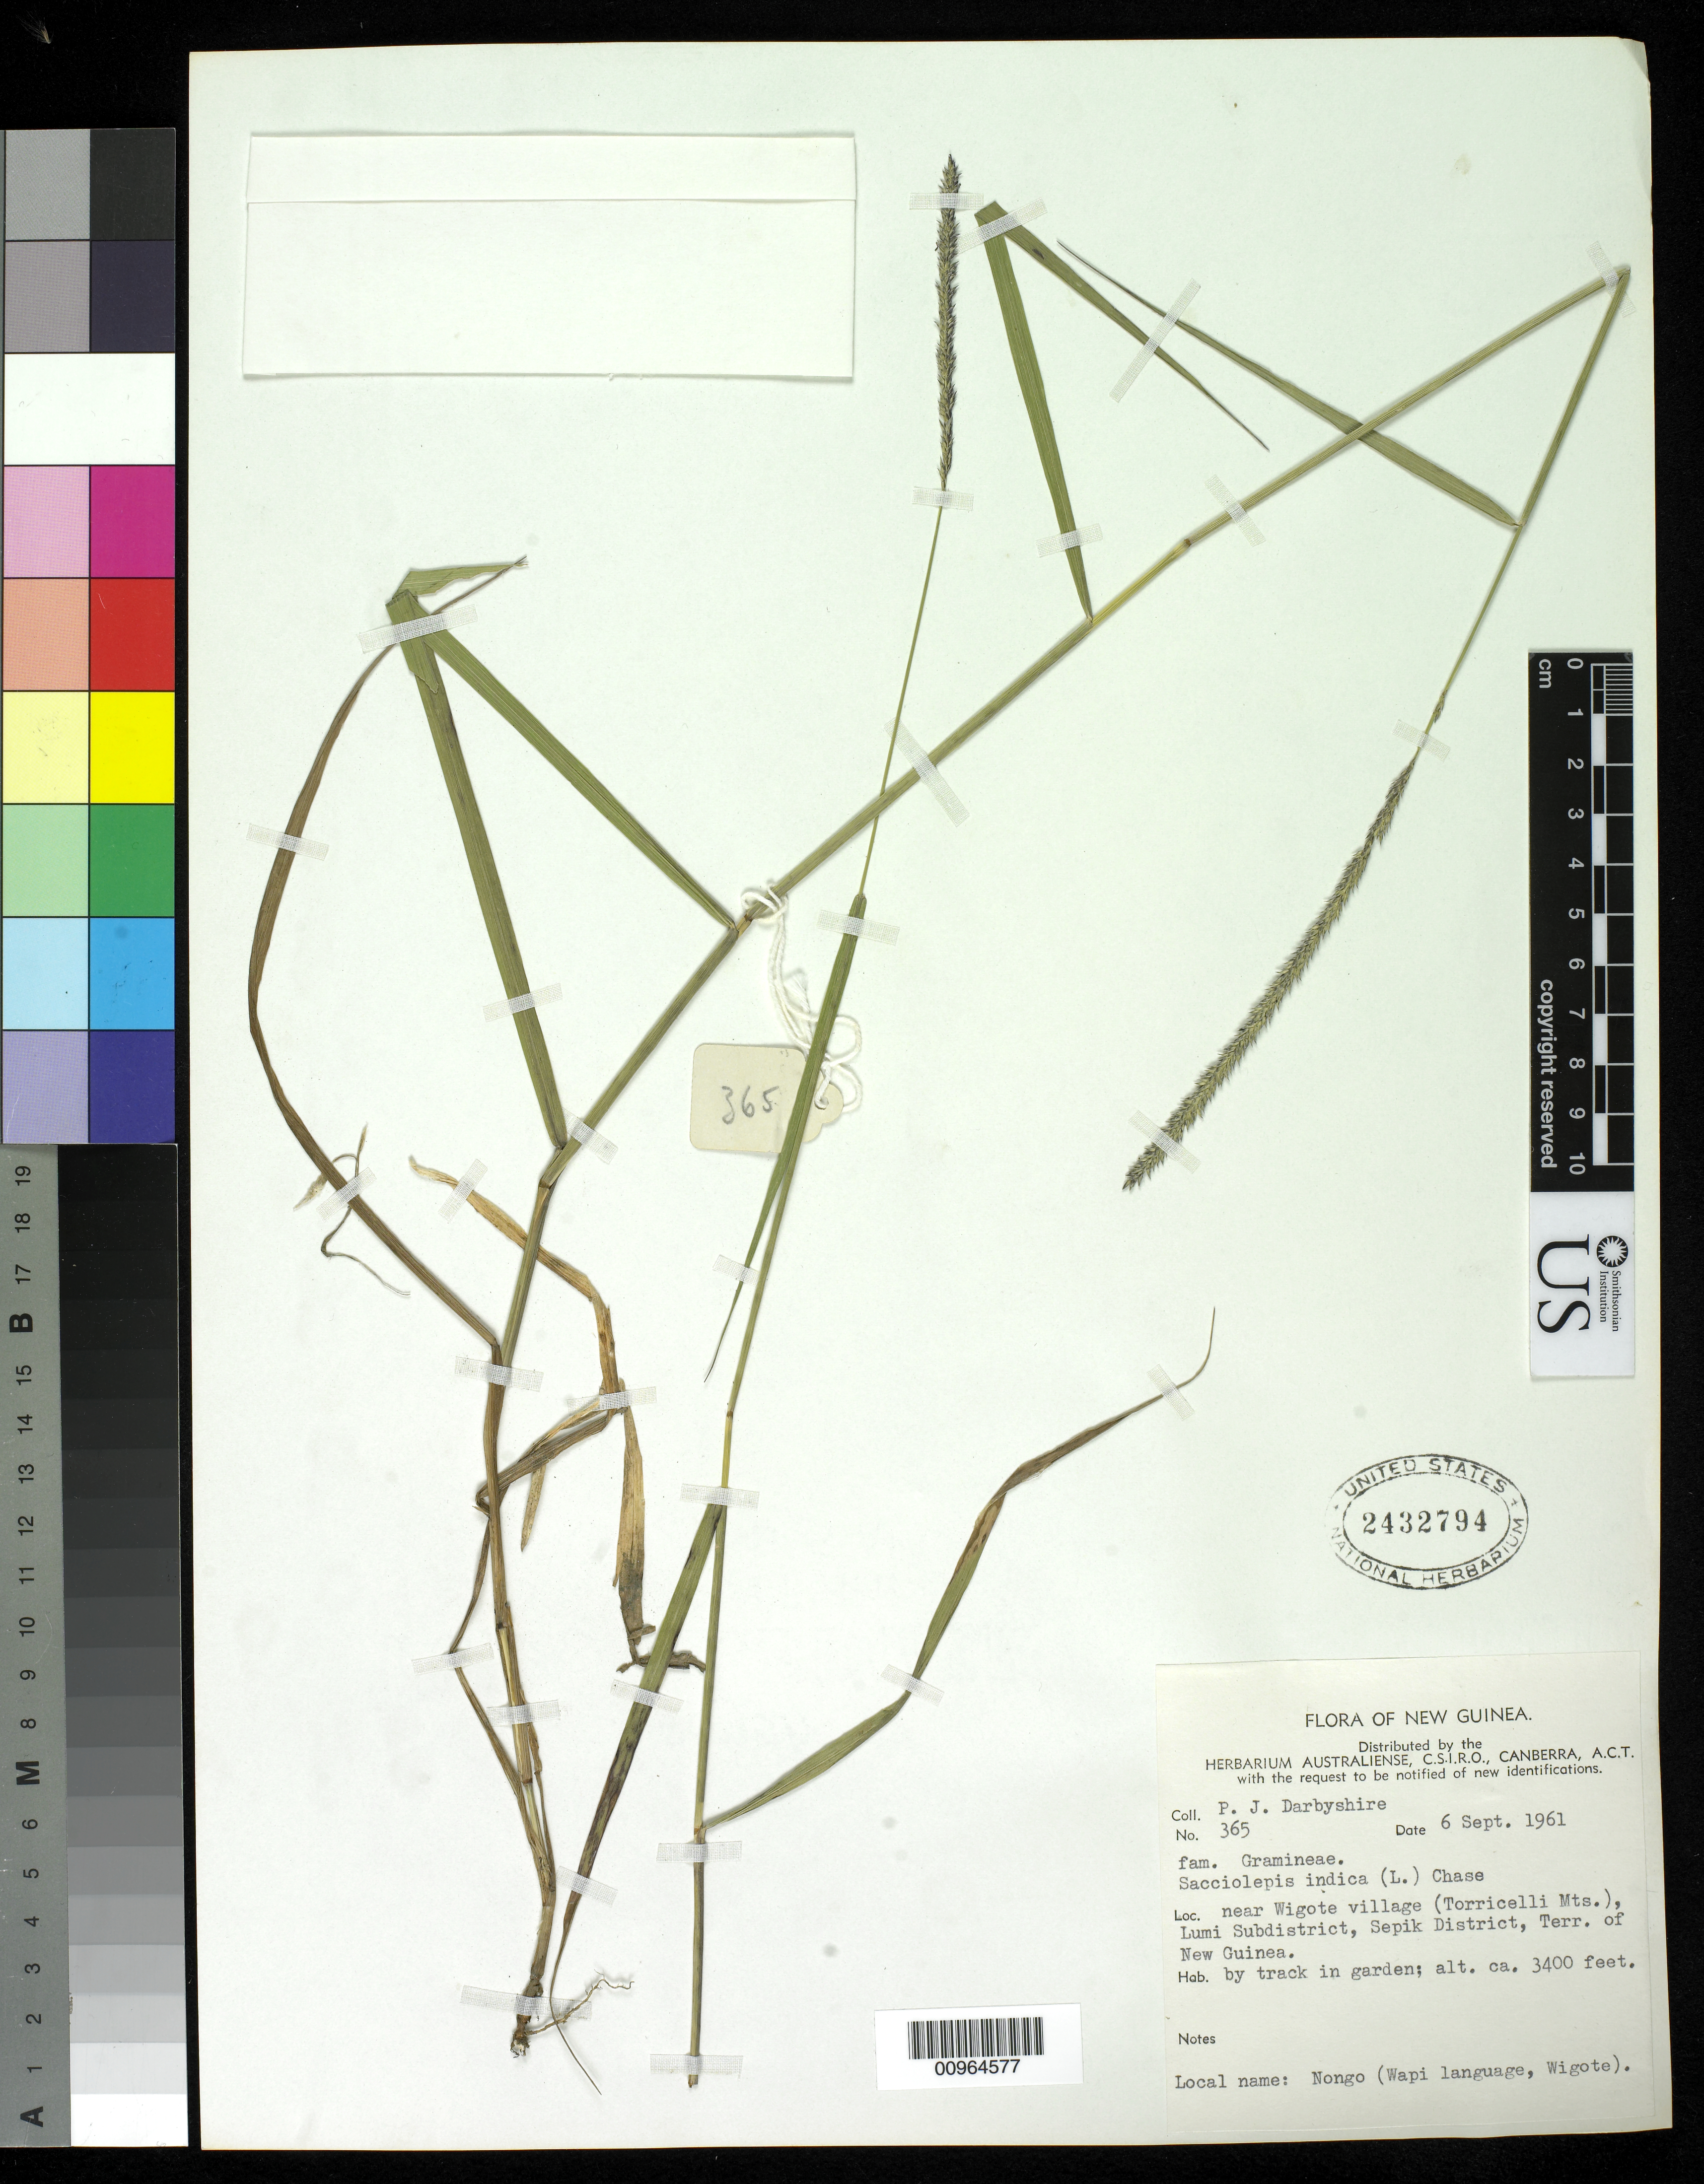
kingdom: Plantae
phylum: Tracheophyta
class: Liliopsida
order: Poales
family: Poaceae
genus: Sacciolepis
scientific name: Sacciolepis indica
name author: (L.) Chase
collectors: P. Darbyshire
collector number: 365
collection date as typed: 06 Sep 1961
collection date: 1961-09-06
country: Papua New Guinea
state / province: Sandaun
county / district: Lumi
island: New Guinea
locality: Near Wigote village (Torricelli Mts.), Lumi subdistrict, Sepik district.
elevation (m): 1036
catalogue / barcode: US 2432794